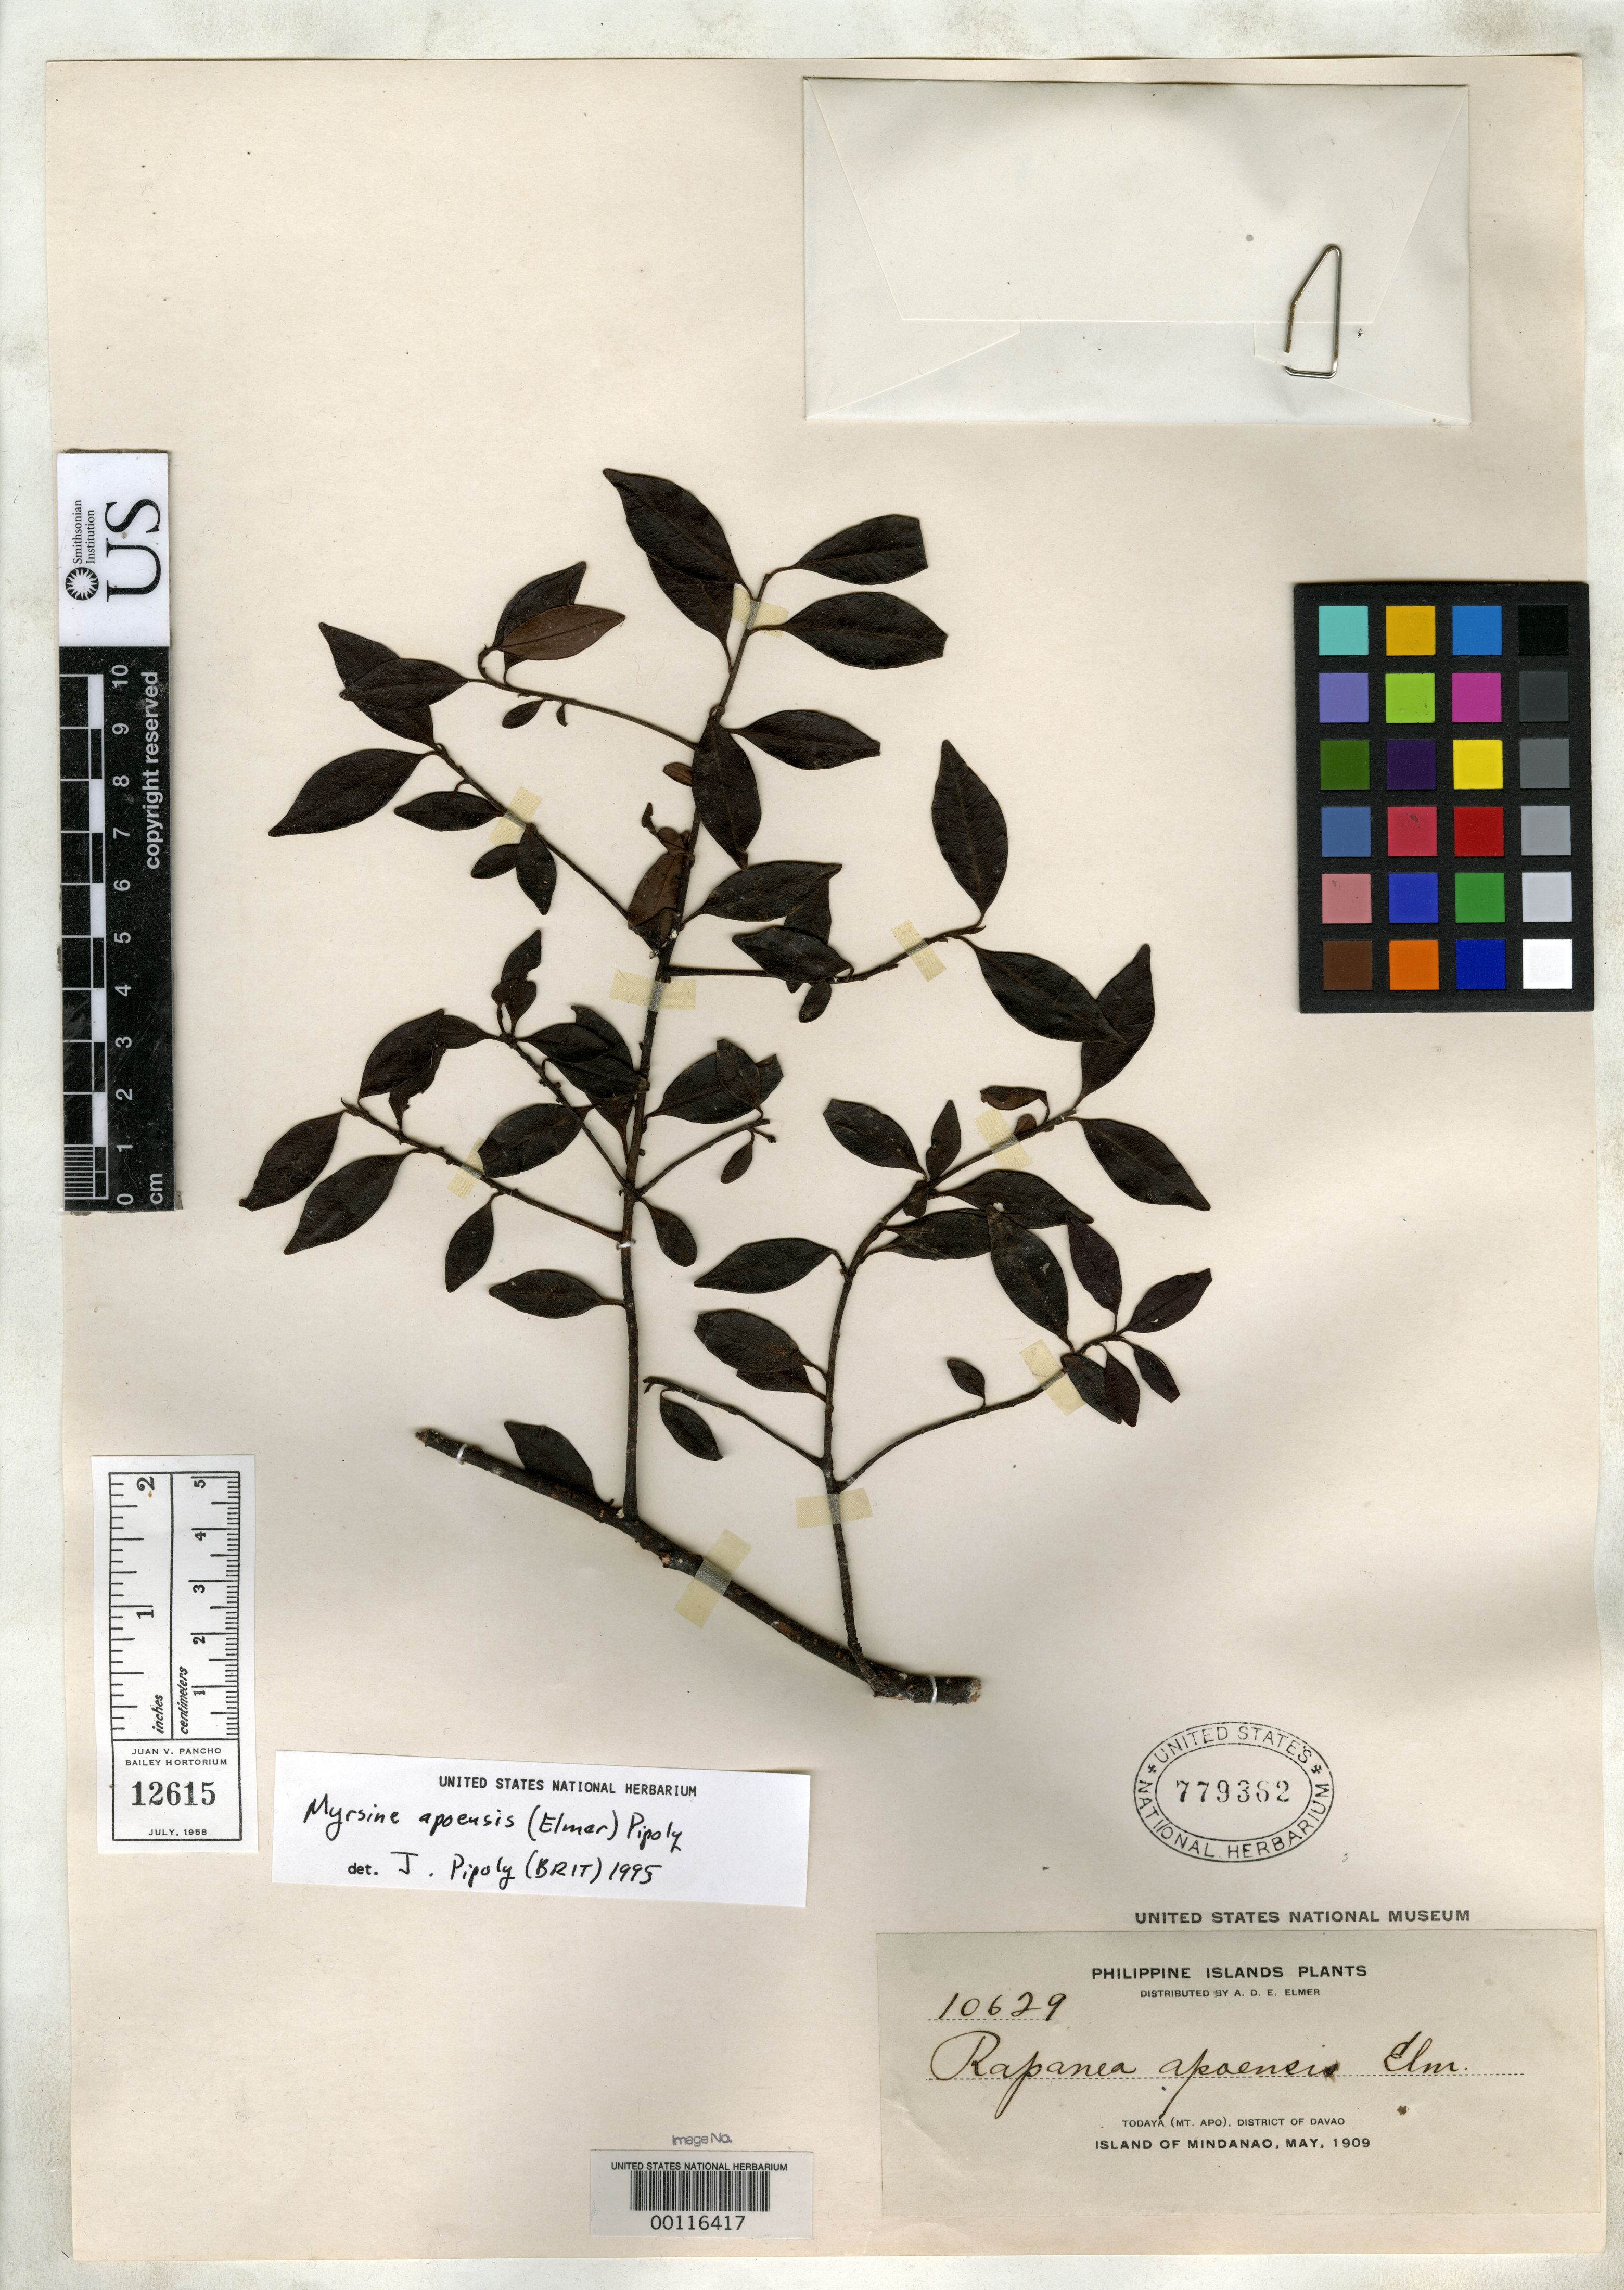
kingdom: Plantae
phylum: Tracheophyta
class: Magnoliopsida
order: Ericales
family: Primulaceae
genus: Rapanea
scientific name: Rapanea apoensis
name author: Elmer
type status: Isotype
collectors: A. D. E. Elmer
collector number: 10629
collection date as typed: May 1909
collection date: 1909-05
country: Philippines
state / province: Davao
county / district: Davao del Sur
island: Mindanao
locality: Todaya, Mt. Apo.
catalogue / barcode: US 779362